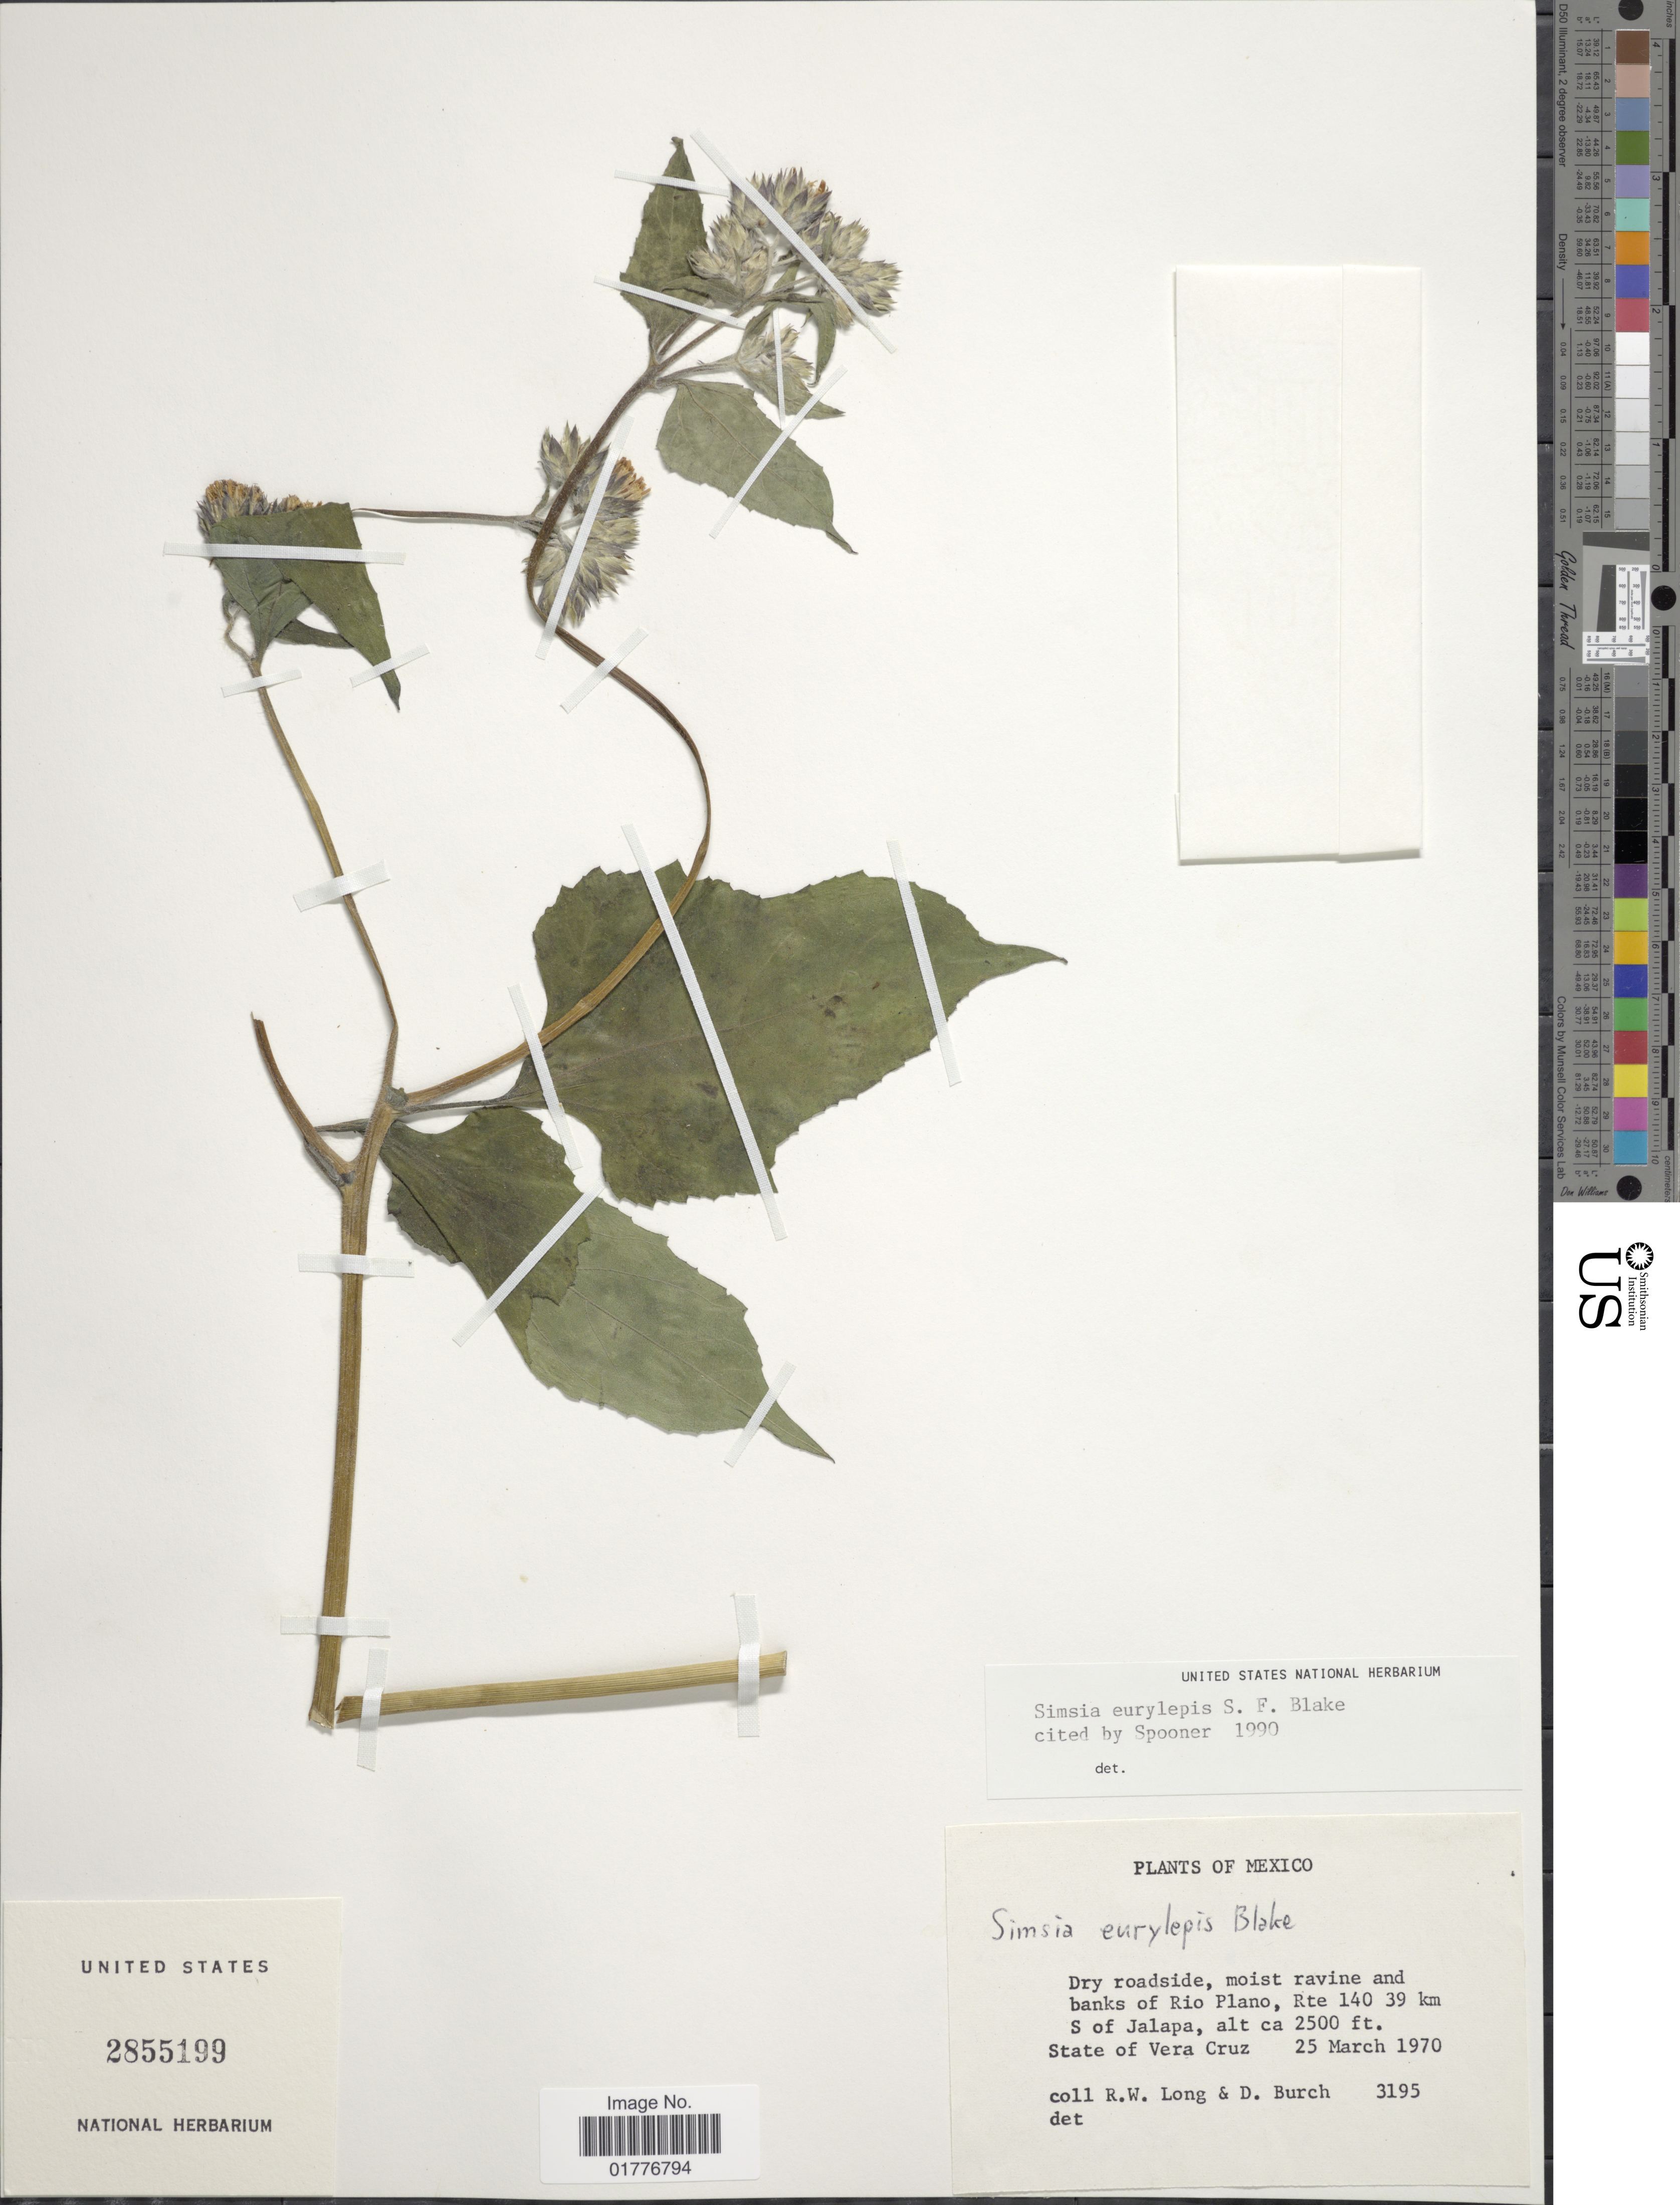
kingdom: Plantae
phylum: Tracheophyta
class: Magnoliopsida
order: Asterales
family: Asteraceae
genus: Simsia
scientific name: Simsia eurylepis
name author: S.F. Blake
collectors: R. W. Long & D. Burch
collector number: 3195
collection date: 1970-03-25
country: Mexico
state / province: Veracruz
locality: Mois ravine and banks of Rio Plano, Re 140 39 km S of Jalapa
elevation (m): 762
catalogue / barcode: US 2855199